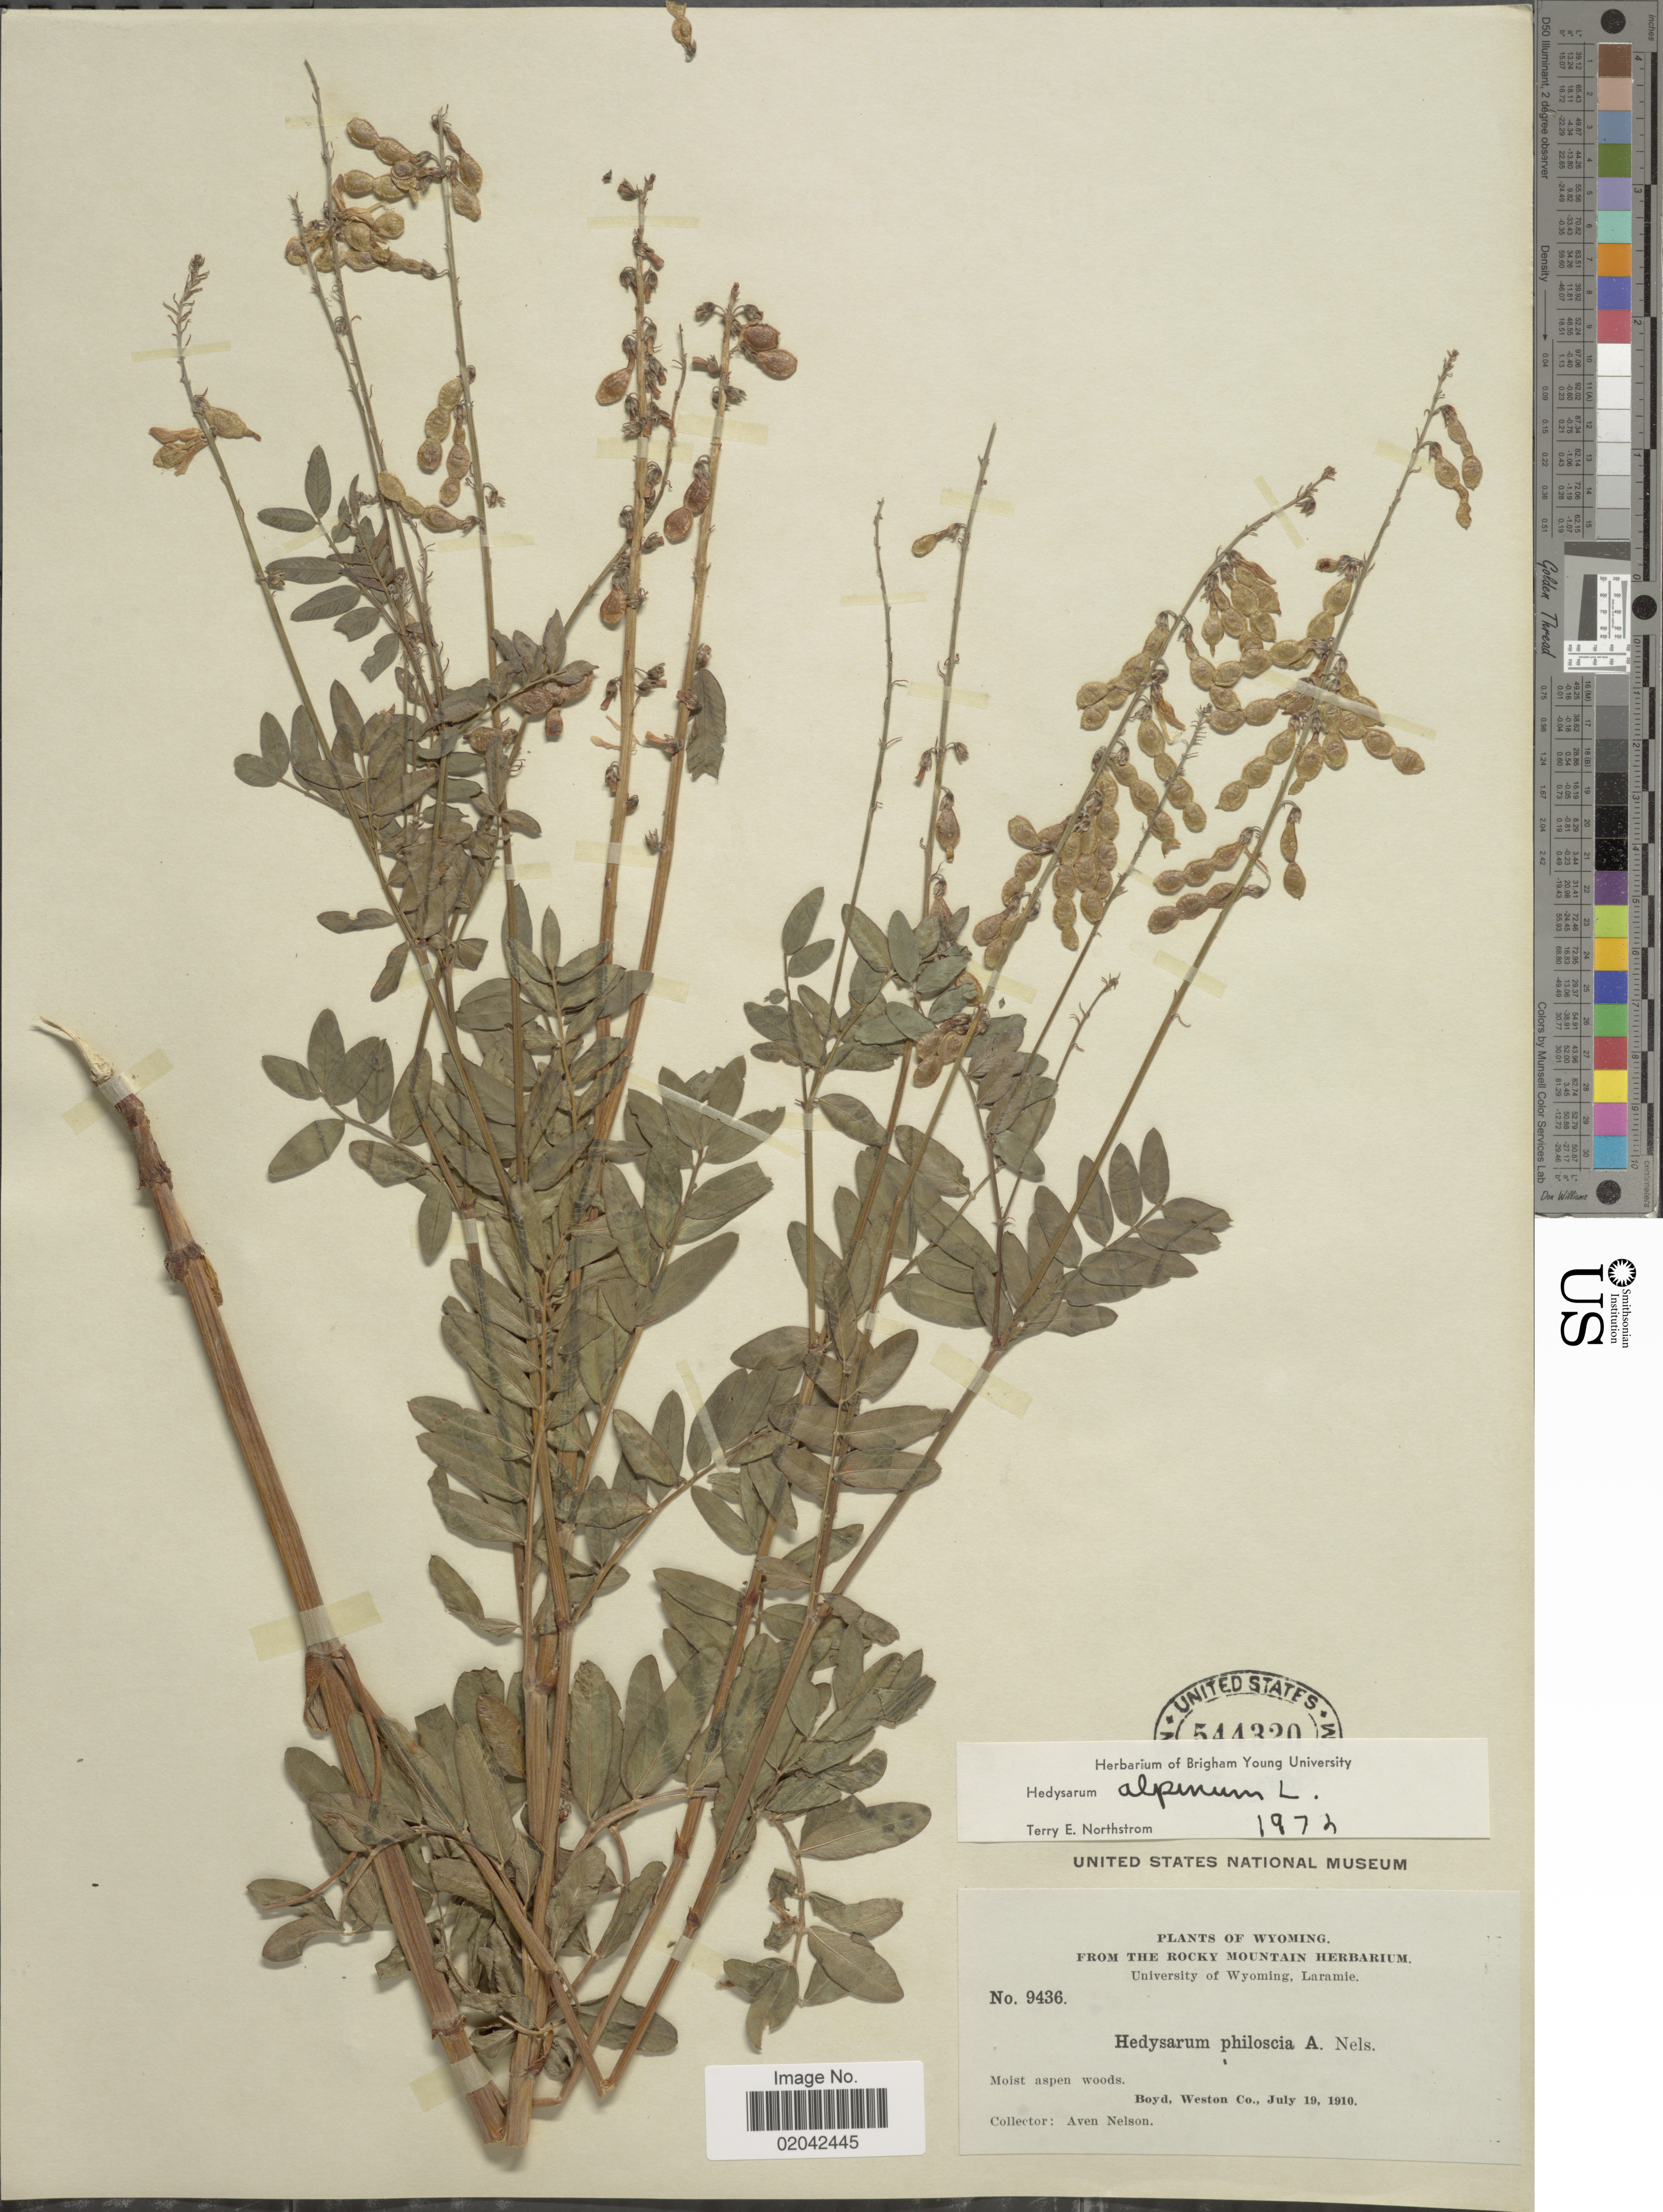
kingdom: Plantae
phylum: Tracheophyta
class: Magnoliopsida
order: Fabales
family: Fabaceae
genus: Hedysarum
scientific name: Hedysarum alpinum var. americanum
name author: Michx. ex Pursh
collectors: A. Nelson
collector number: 9436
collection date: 1910-07-19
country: United States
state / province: Wyoming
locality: Boyd, Weston Co.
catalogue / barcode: US 544320